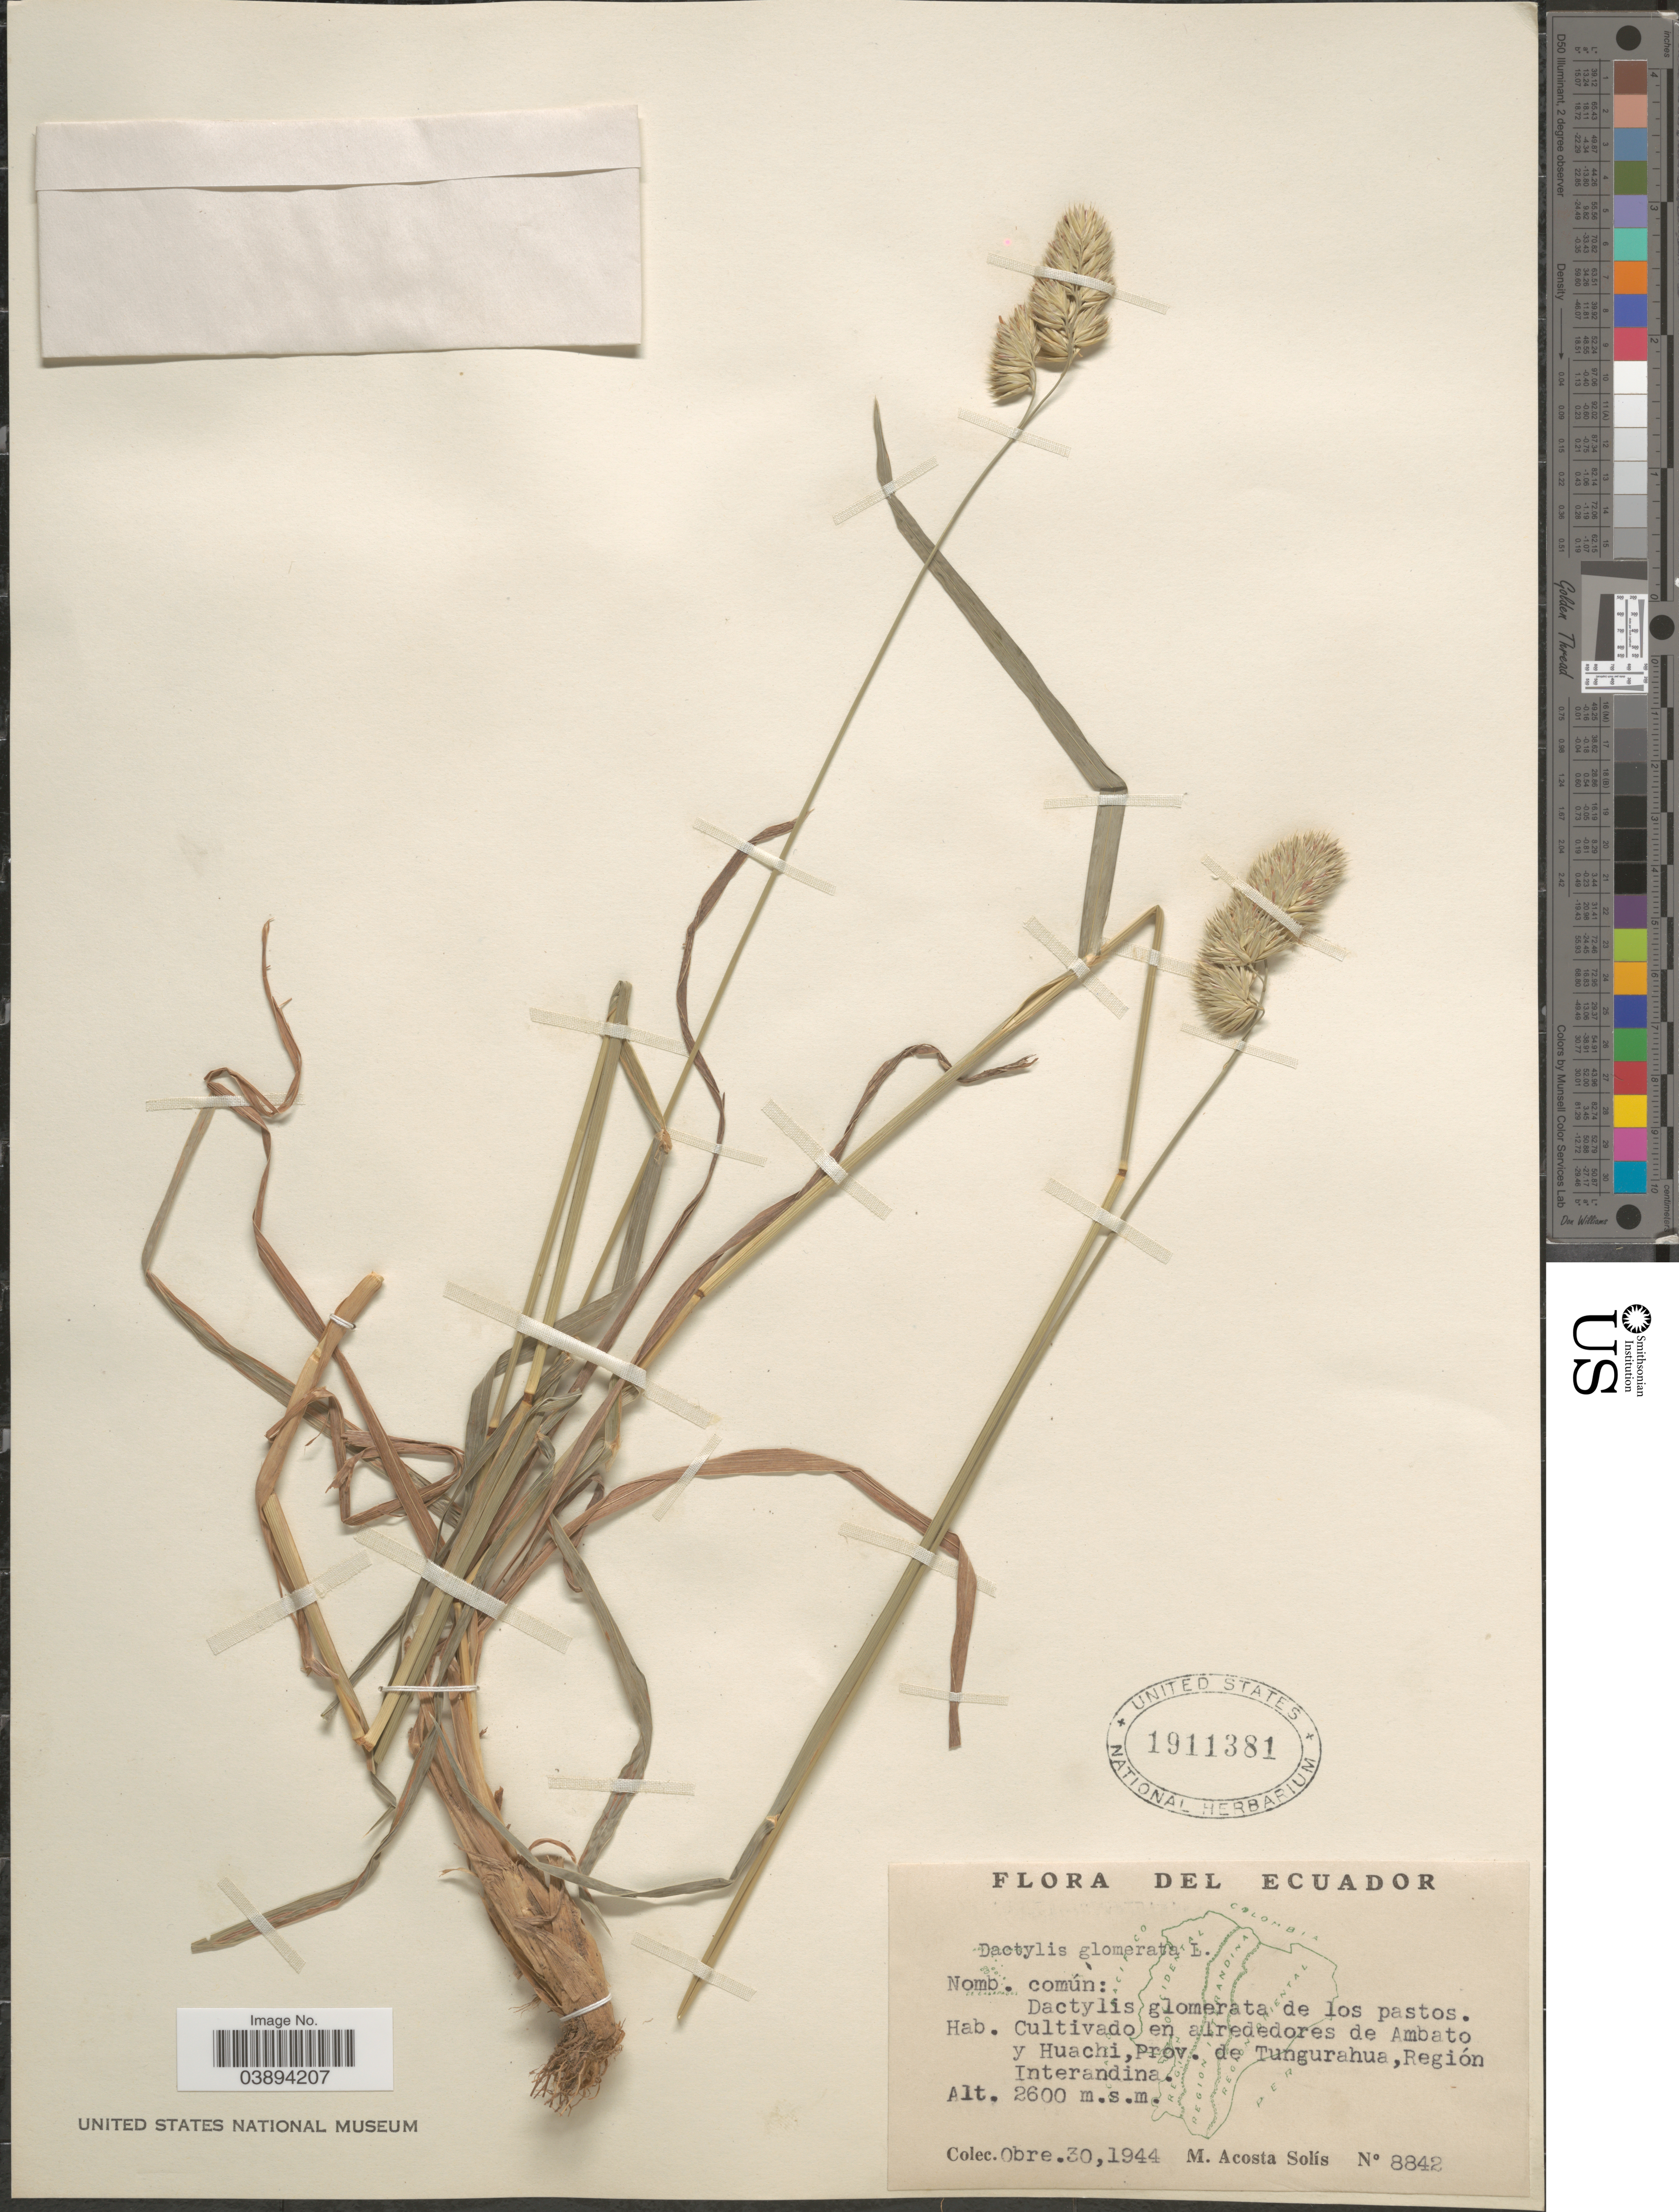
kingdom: Plantae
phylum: Tracheophyta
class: Liliopsida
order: Poales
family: Poaceae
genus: Dactylis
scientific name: Dactylis glomerata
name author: L.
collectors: M. Acosta Solis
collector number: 8842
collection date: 1944-10-30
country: Ecuador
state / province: Tungurahua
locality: Cultivado en alrededores de Ambato y Huachi,Región Interandina.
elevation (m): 2600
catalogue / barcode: US 1911381